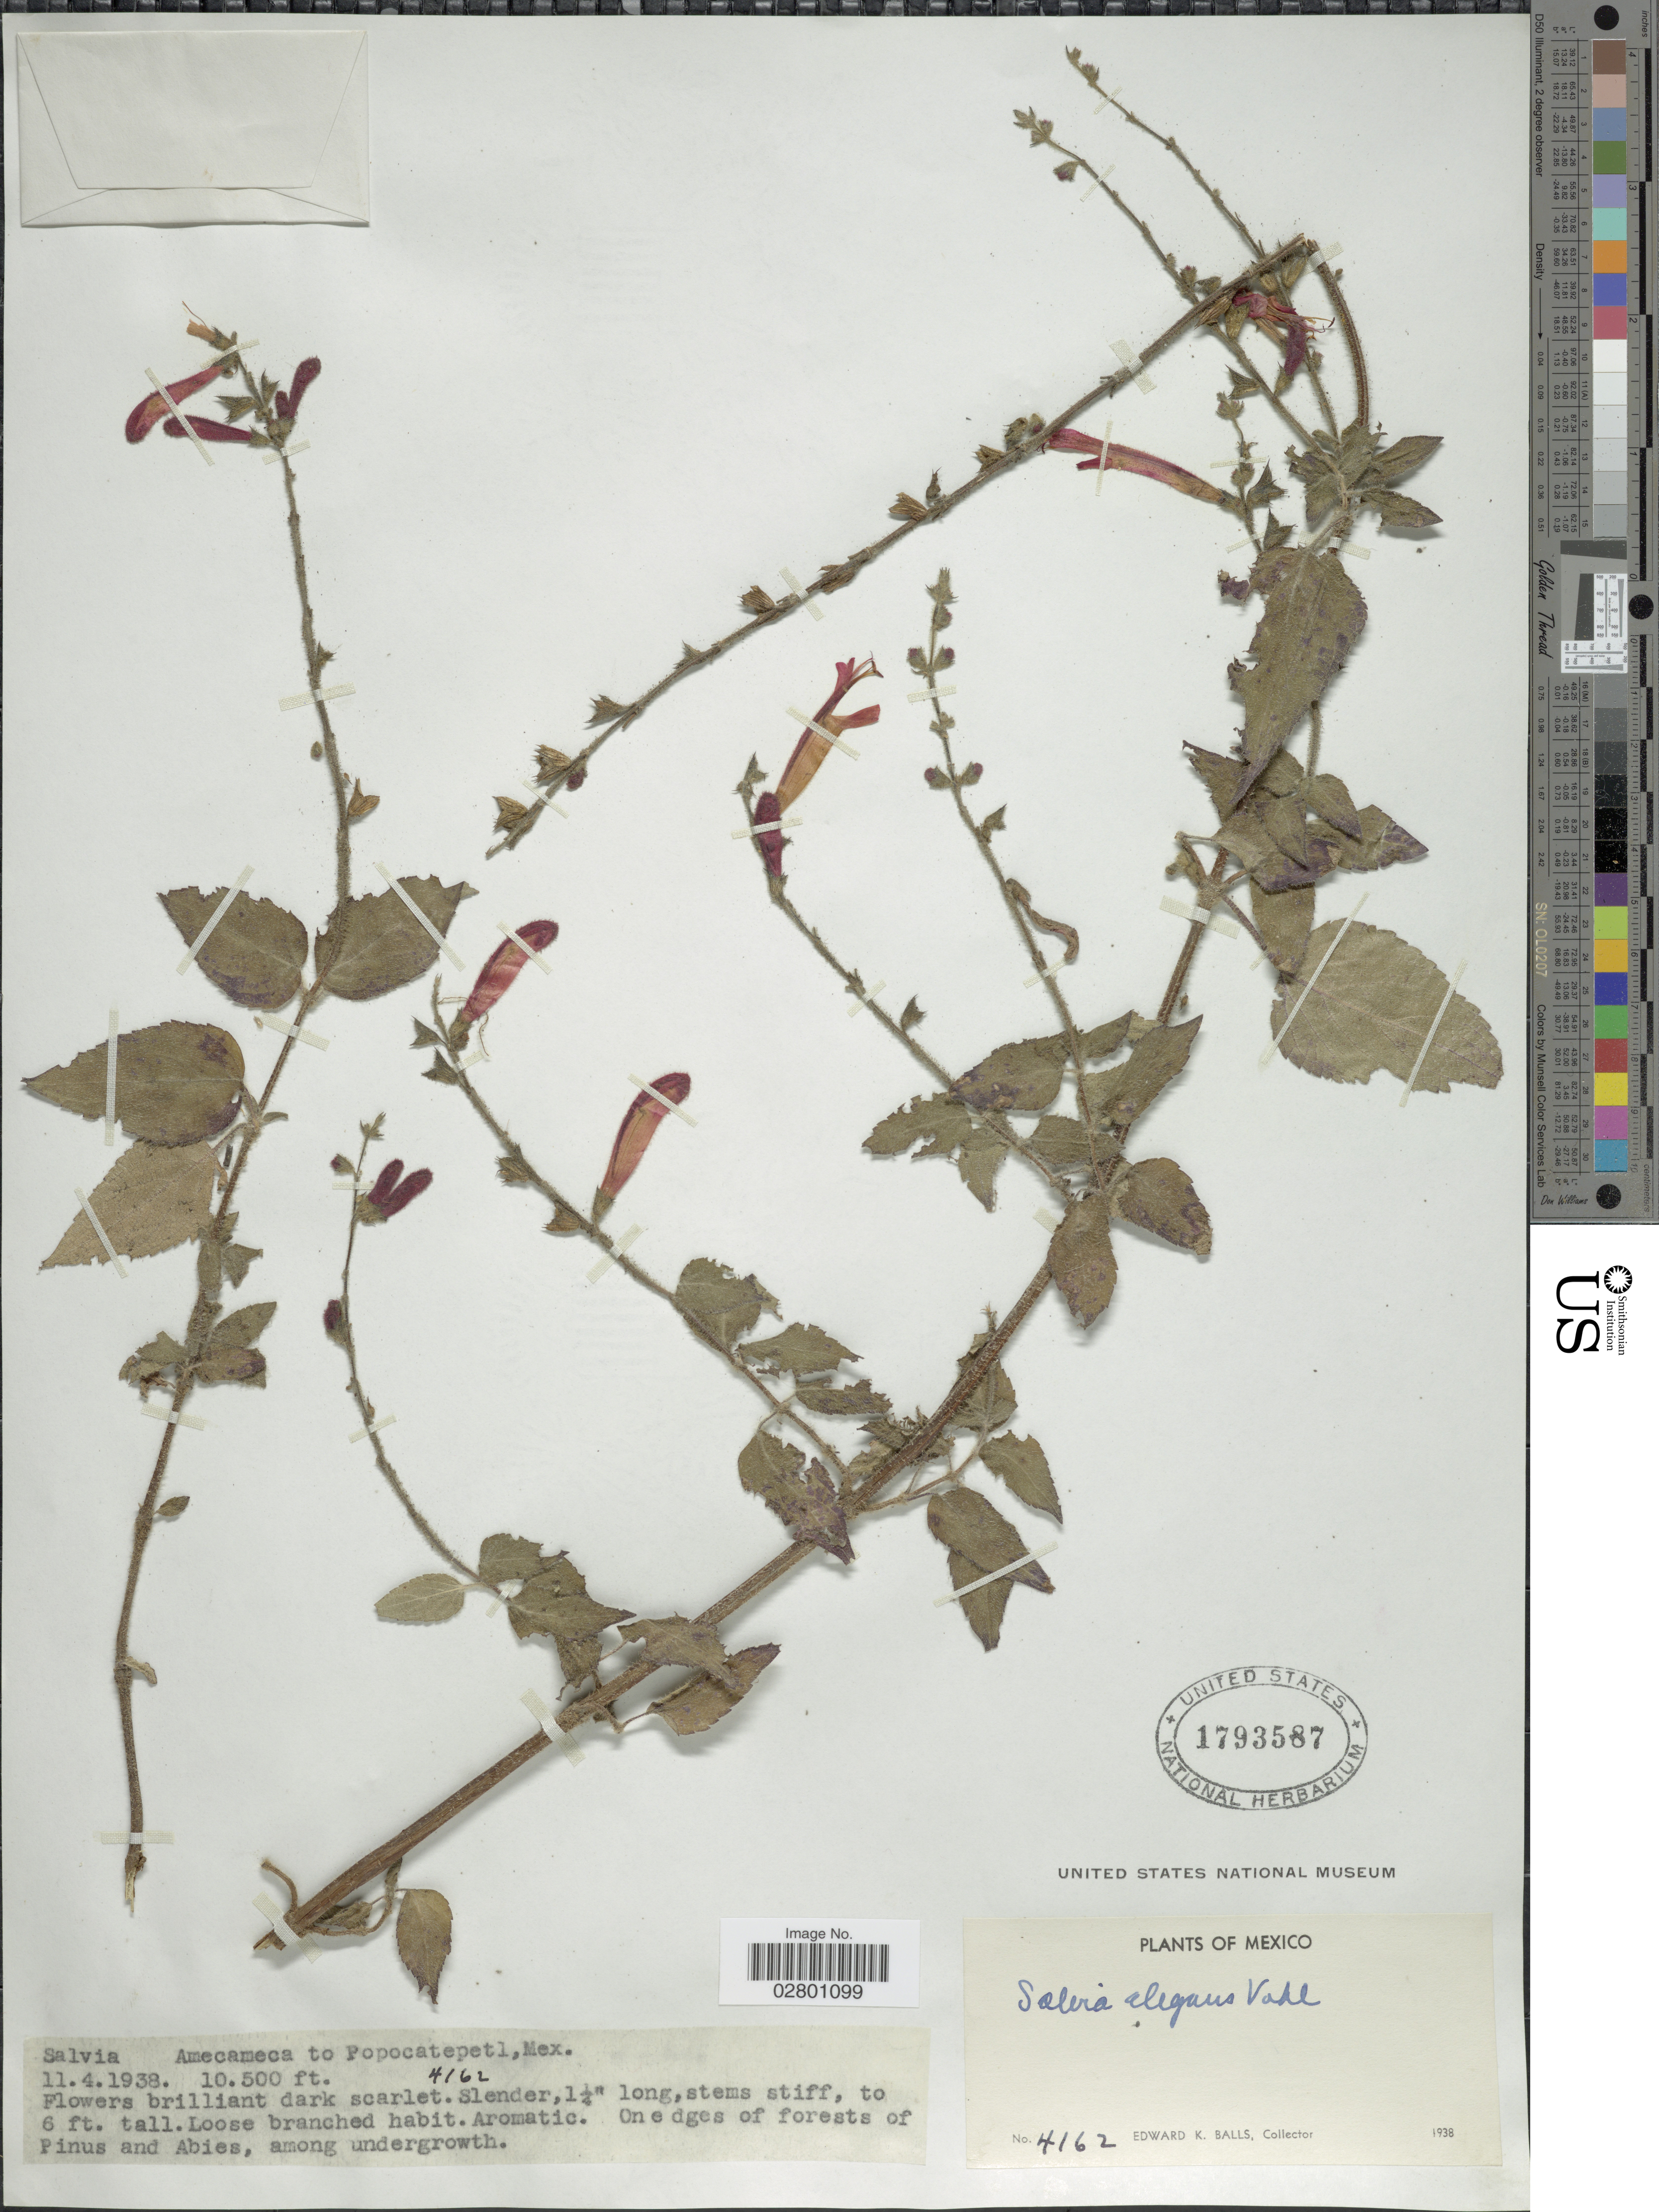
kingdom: Plantae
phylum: Tracheophyta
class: Magnoliopsida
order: Lamiales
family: Lamiaceae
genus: Salvia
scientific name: Salvia elegans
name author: Vahl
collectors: E. K. Balls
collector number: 4162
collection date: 1938-04-11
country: Mexico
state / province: México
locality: Amecameca to Popocatepetl.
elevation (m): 3200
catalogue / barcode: US 1793587